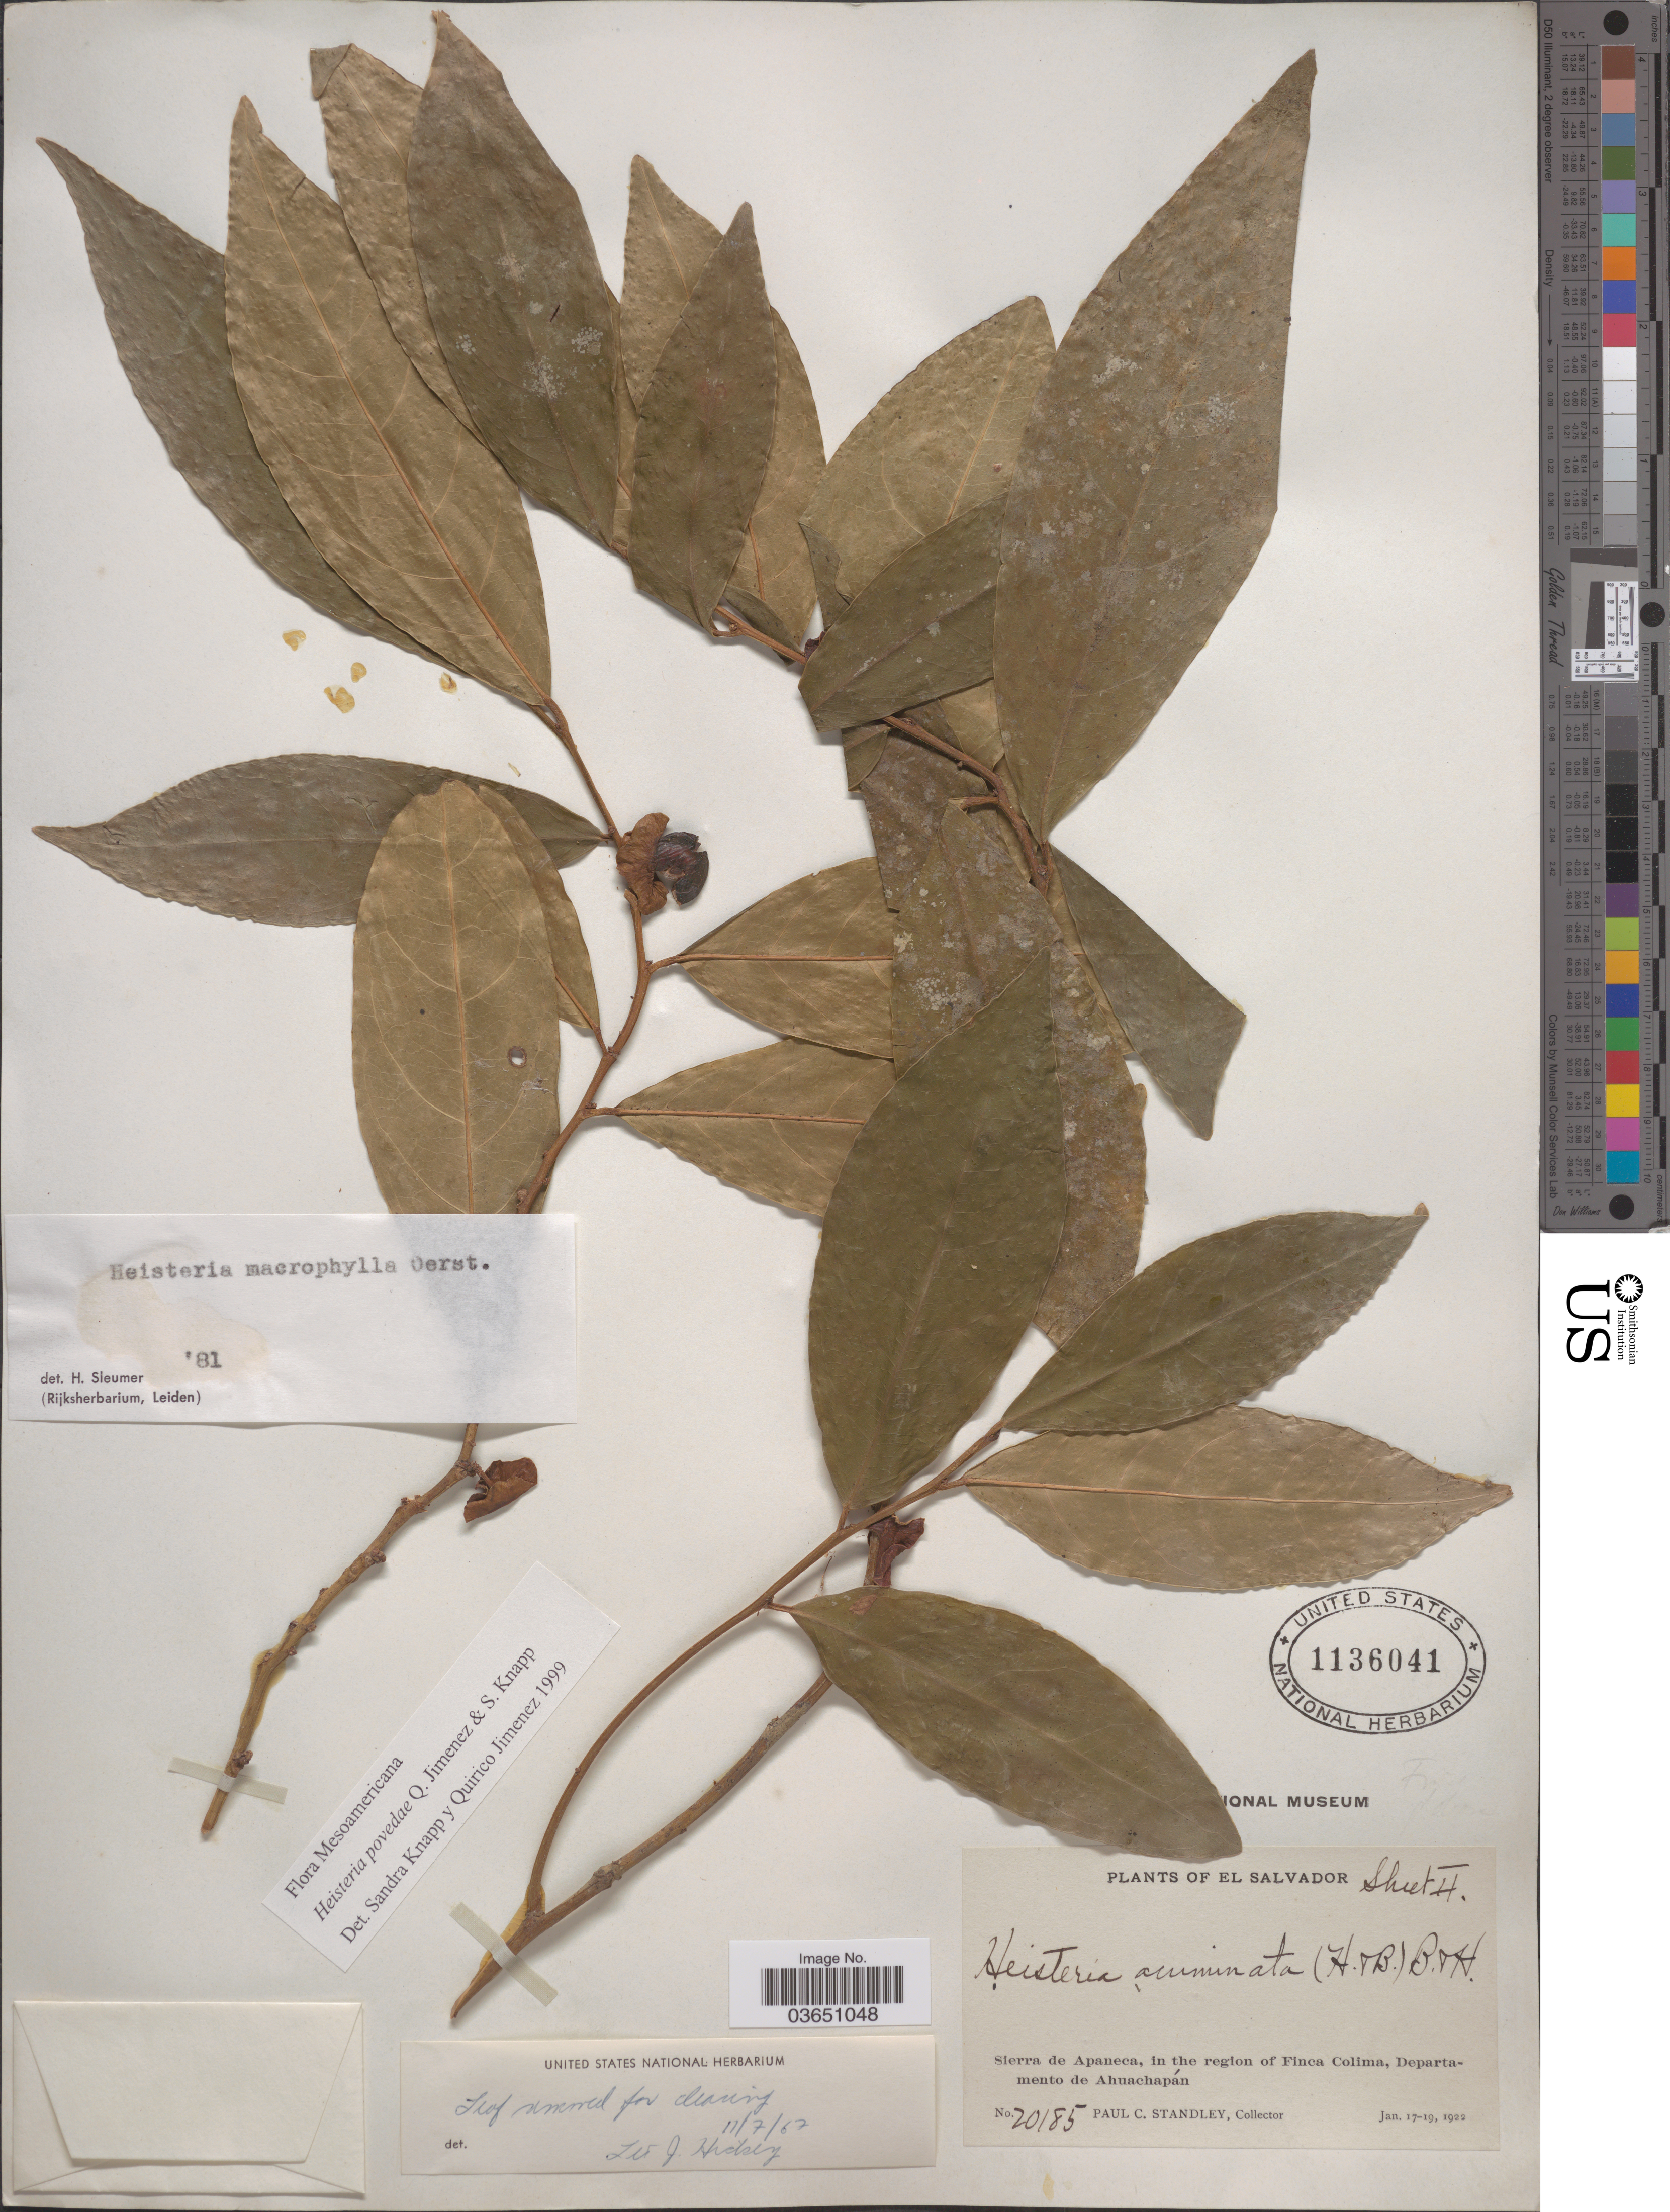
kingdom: Plantae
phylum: Tracheophyta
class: Magnoliopsida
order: Santalales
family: Erythropalaceae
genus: Heisteria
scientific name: Heisteria povedae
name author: Q. Jiménez & S. Knapp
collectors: P. C. Standley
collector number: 20185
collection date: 1922-01-17/1922-01-19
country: El Salvador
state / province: Ahuachapan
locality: Sierra de Apaneca, in the region of Finca Colima, Departamento de Ahuachapán.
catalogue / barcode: US 1136041